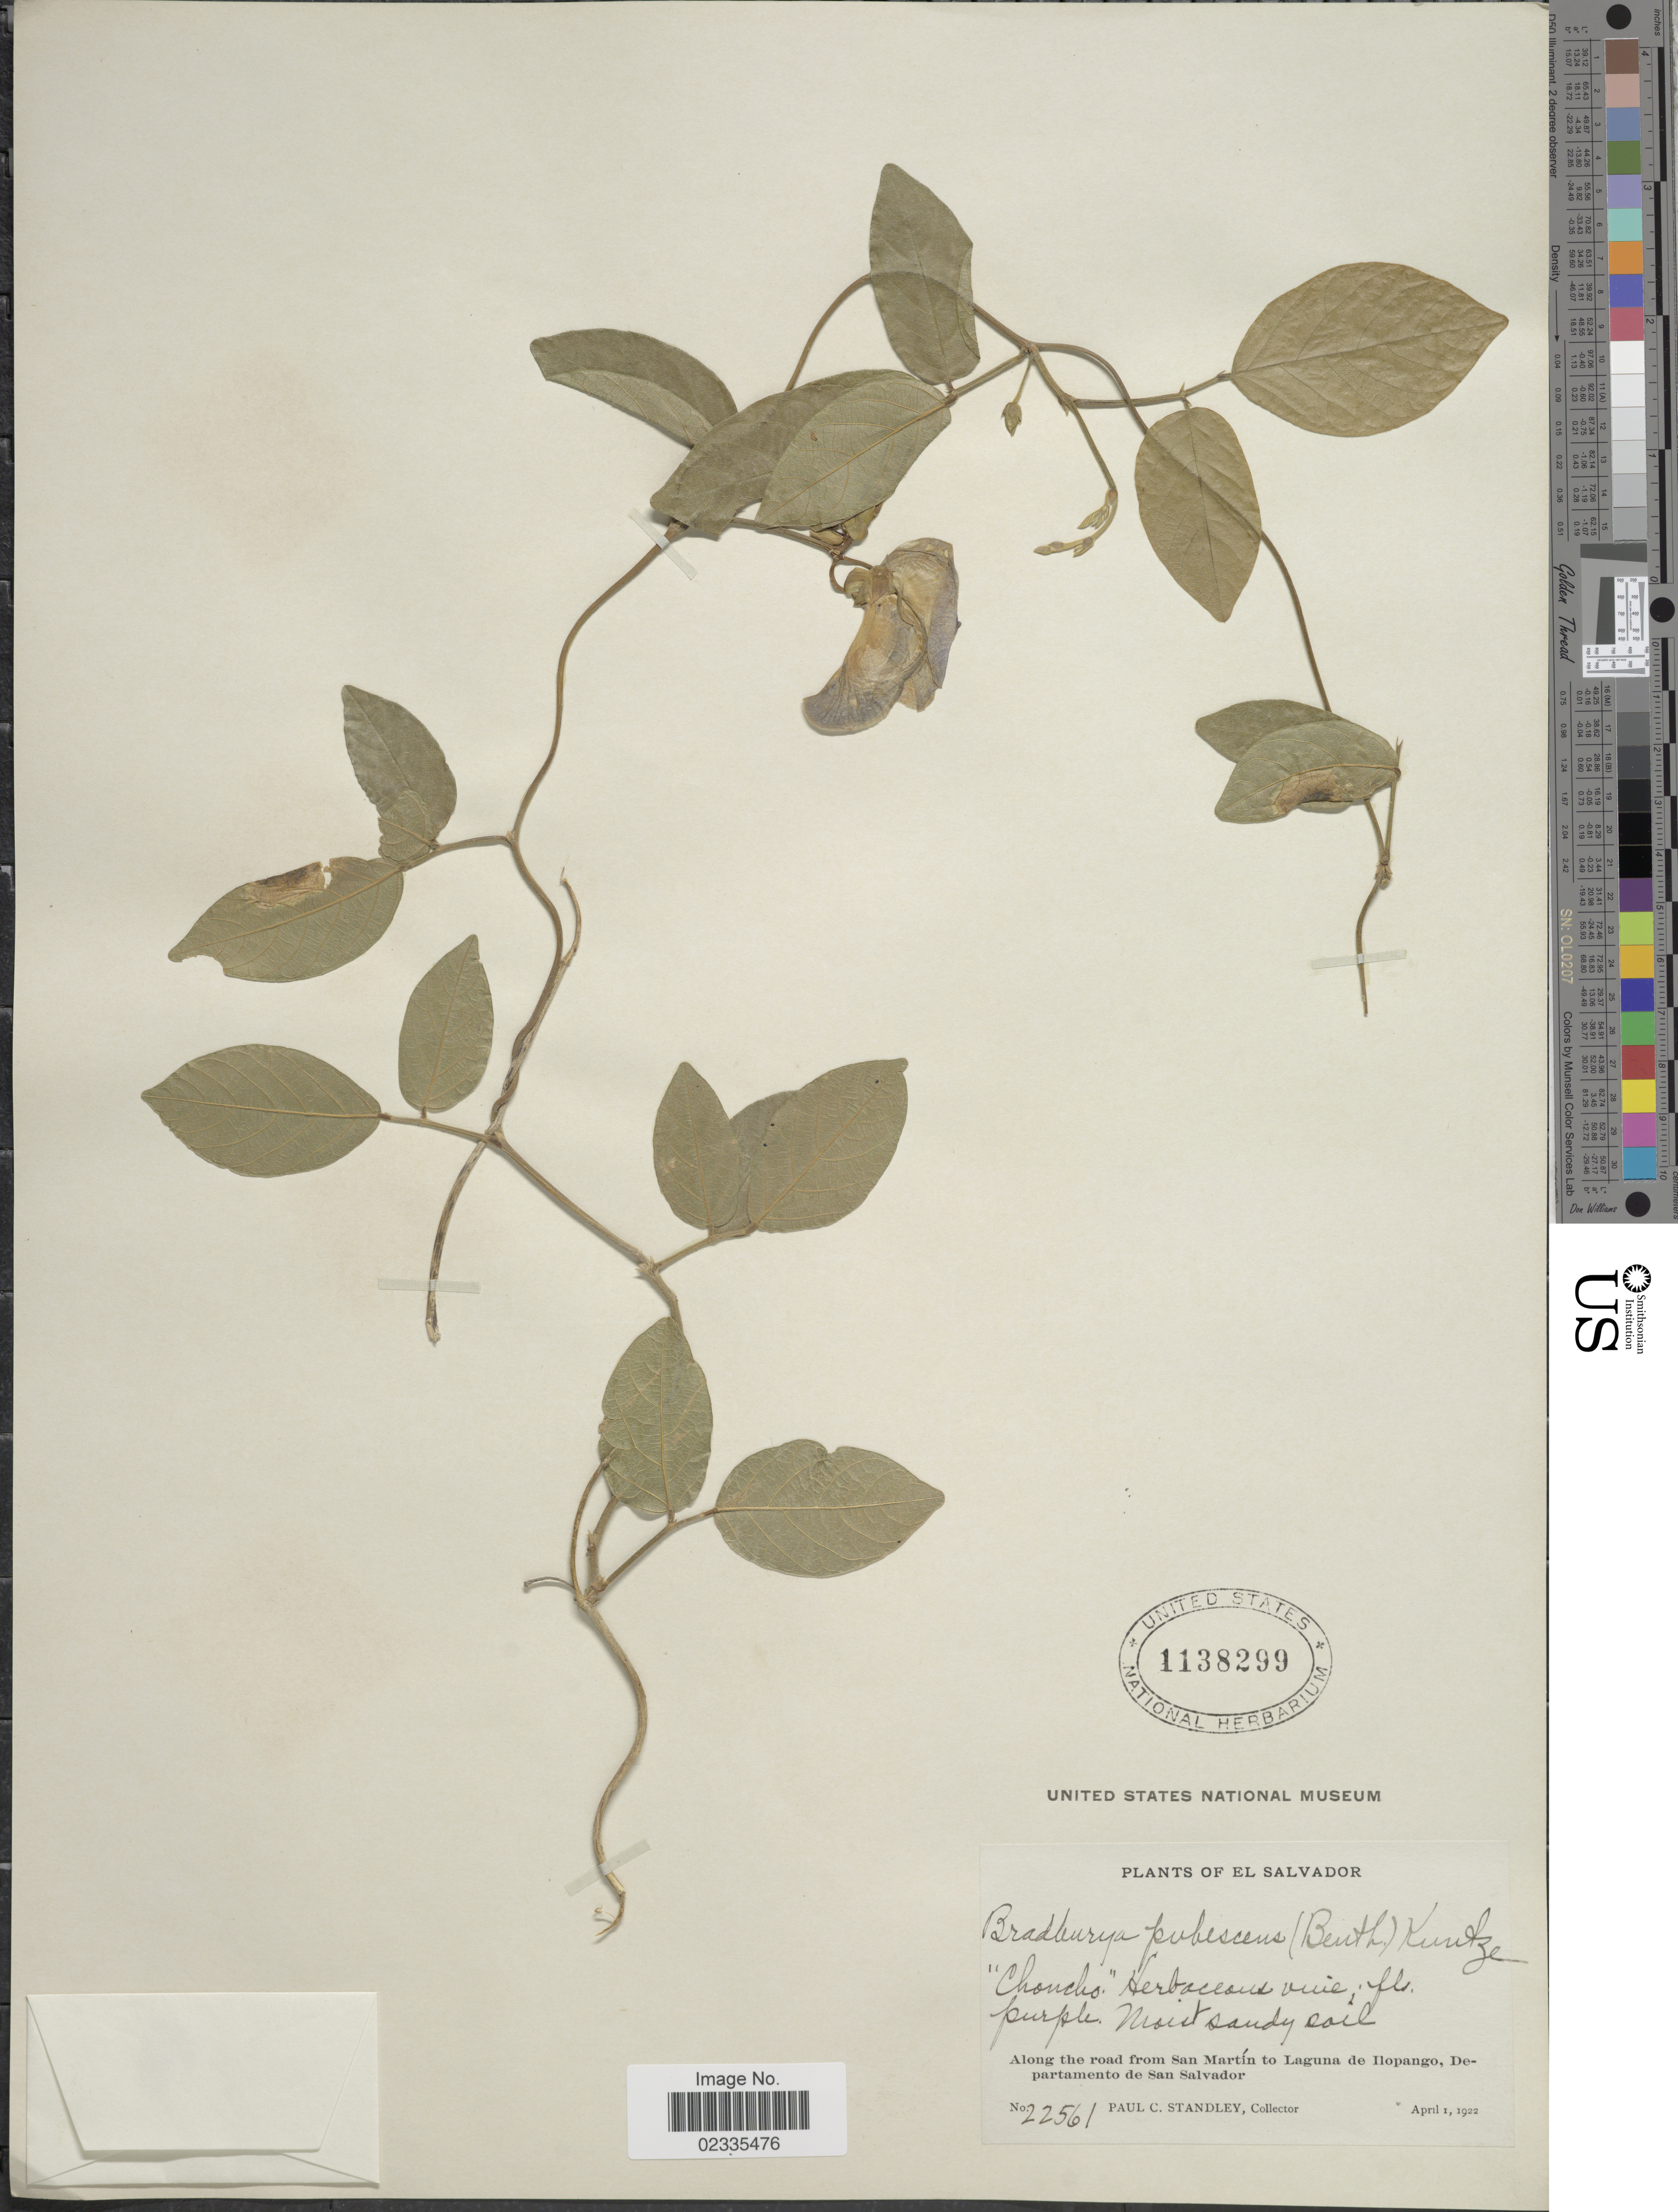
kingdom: Plantae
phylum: Tracheophyta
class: Magnoliopsida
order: Fabales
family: Fabaceae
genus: Centrosema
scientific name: Centrosema pubescens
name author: Benth.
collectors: P. C. Standley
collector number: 22561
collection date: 1922-04-01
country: El Salvador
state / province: San Salvador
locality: Along the road from San Martin to Laguna de Ilopango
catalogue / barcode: US 1138299